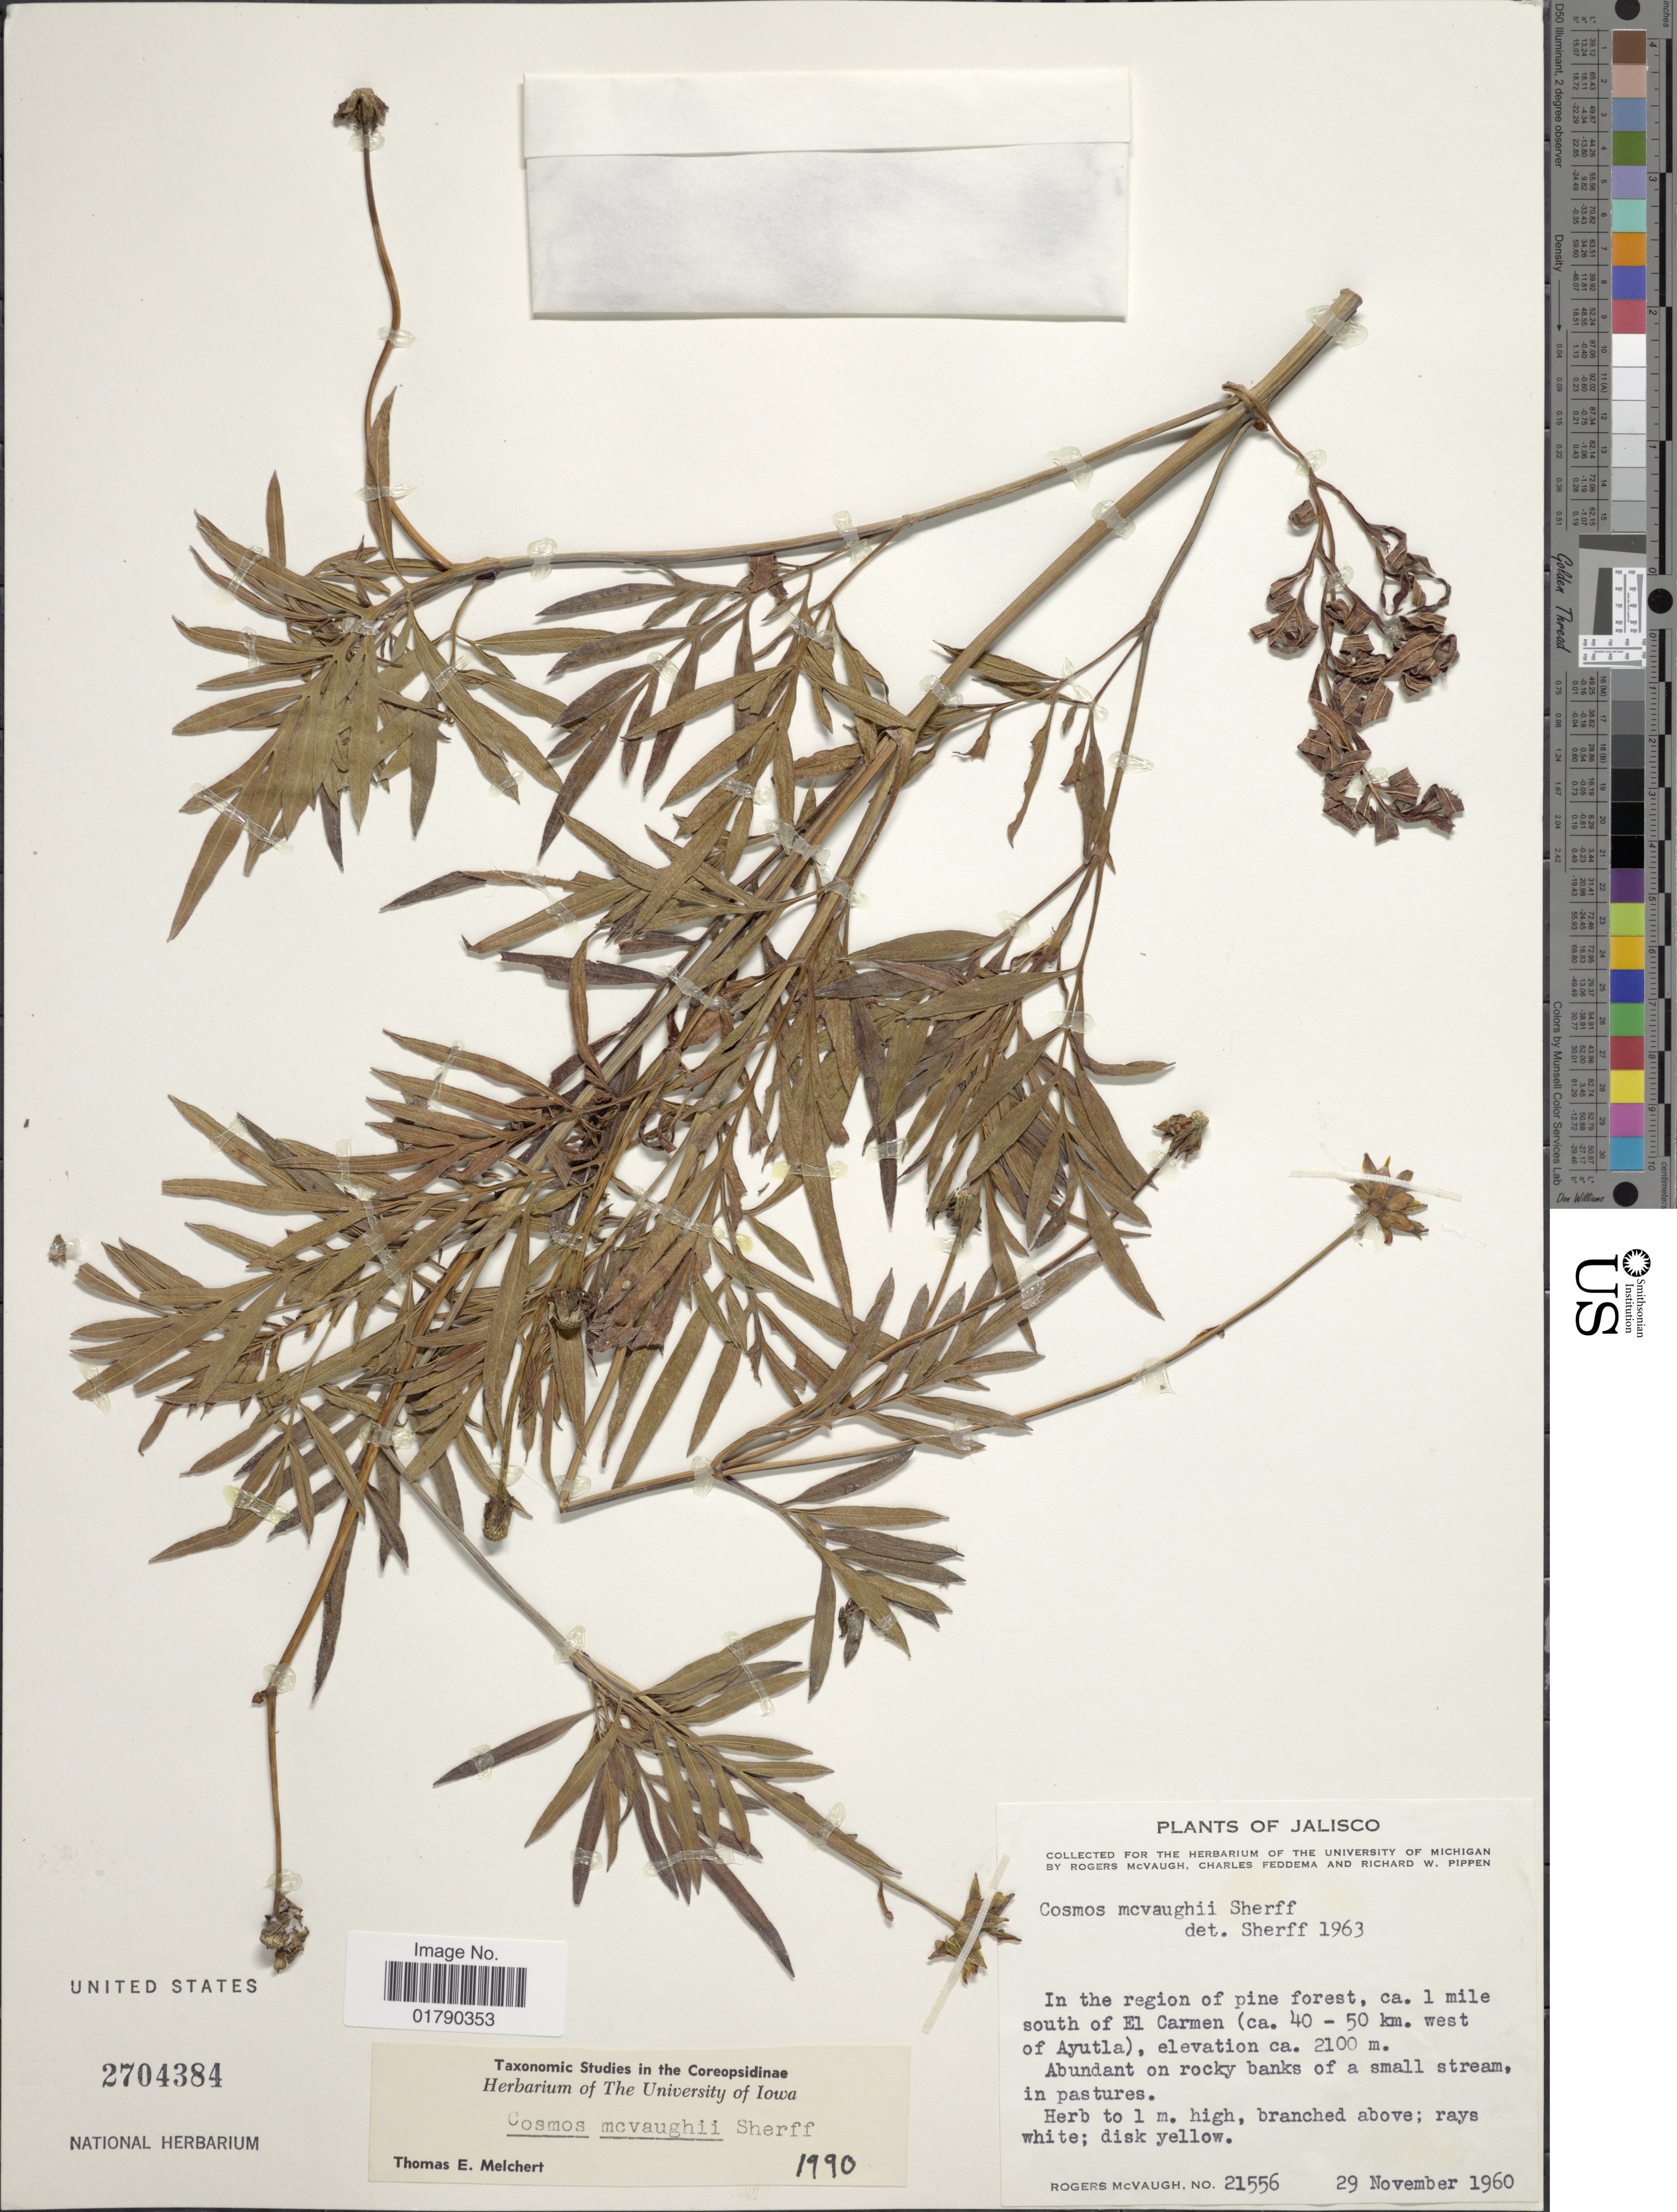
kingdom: Plantae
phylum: Tracheophyta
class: Magnoliopsida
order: Asterales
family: Asteraceae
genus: Cosmos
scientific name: Cosmos mcvaughii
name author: Sherff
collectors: R. McVaugh, C. Feddema & R. W. Pippen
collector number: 21556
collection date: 1960-11-29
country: Mexico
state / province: Jalisco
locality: In the region of pine forest, ca1 mile south of El Carmen (ca 40-50 km west of Ayutla)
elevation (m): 2100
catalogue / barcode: US 2704384